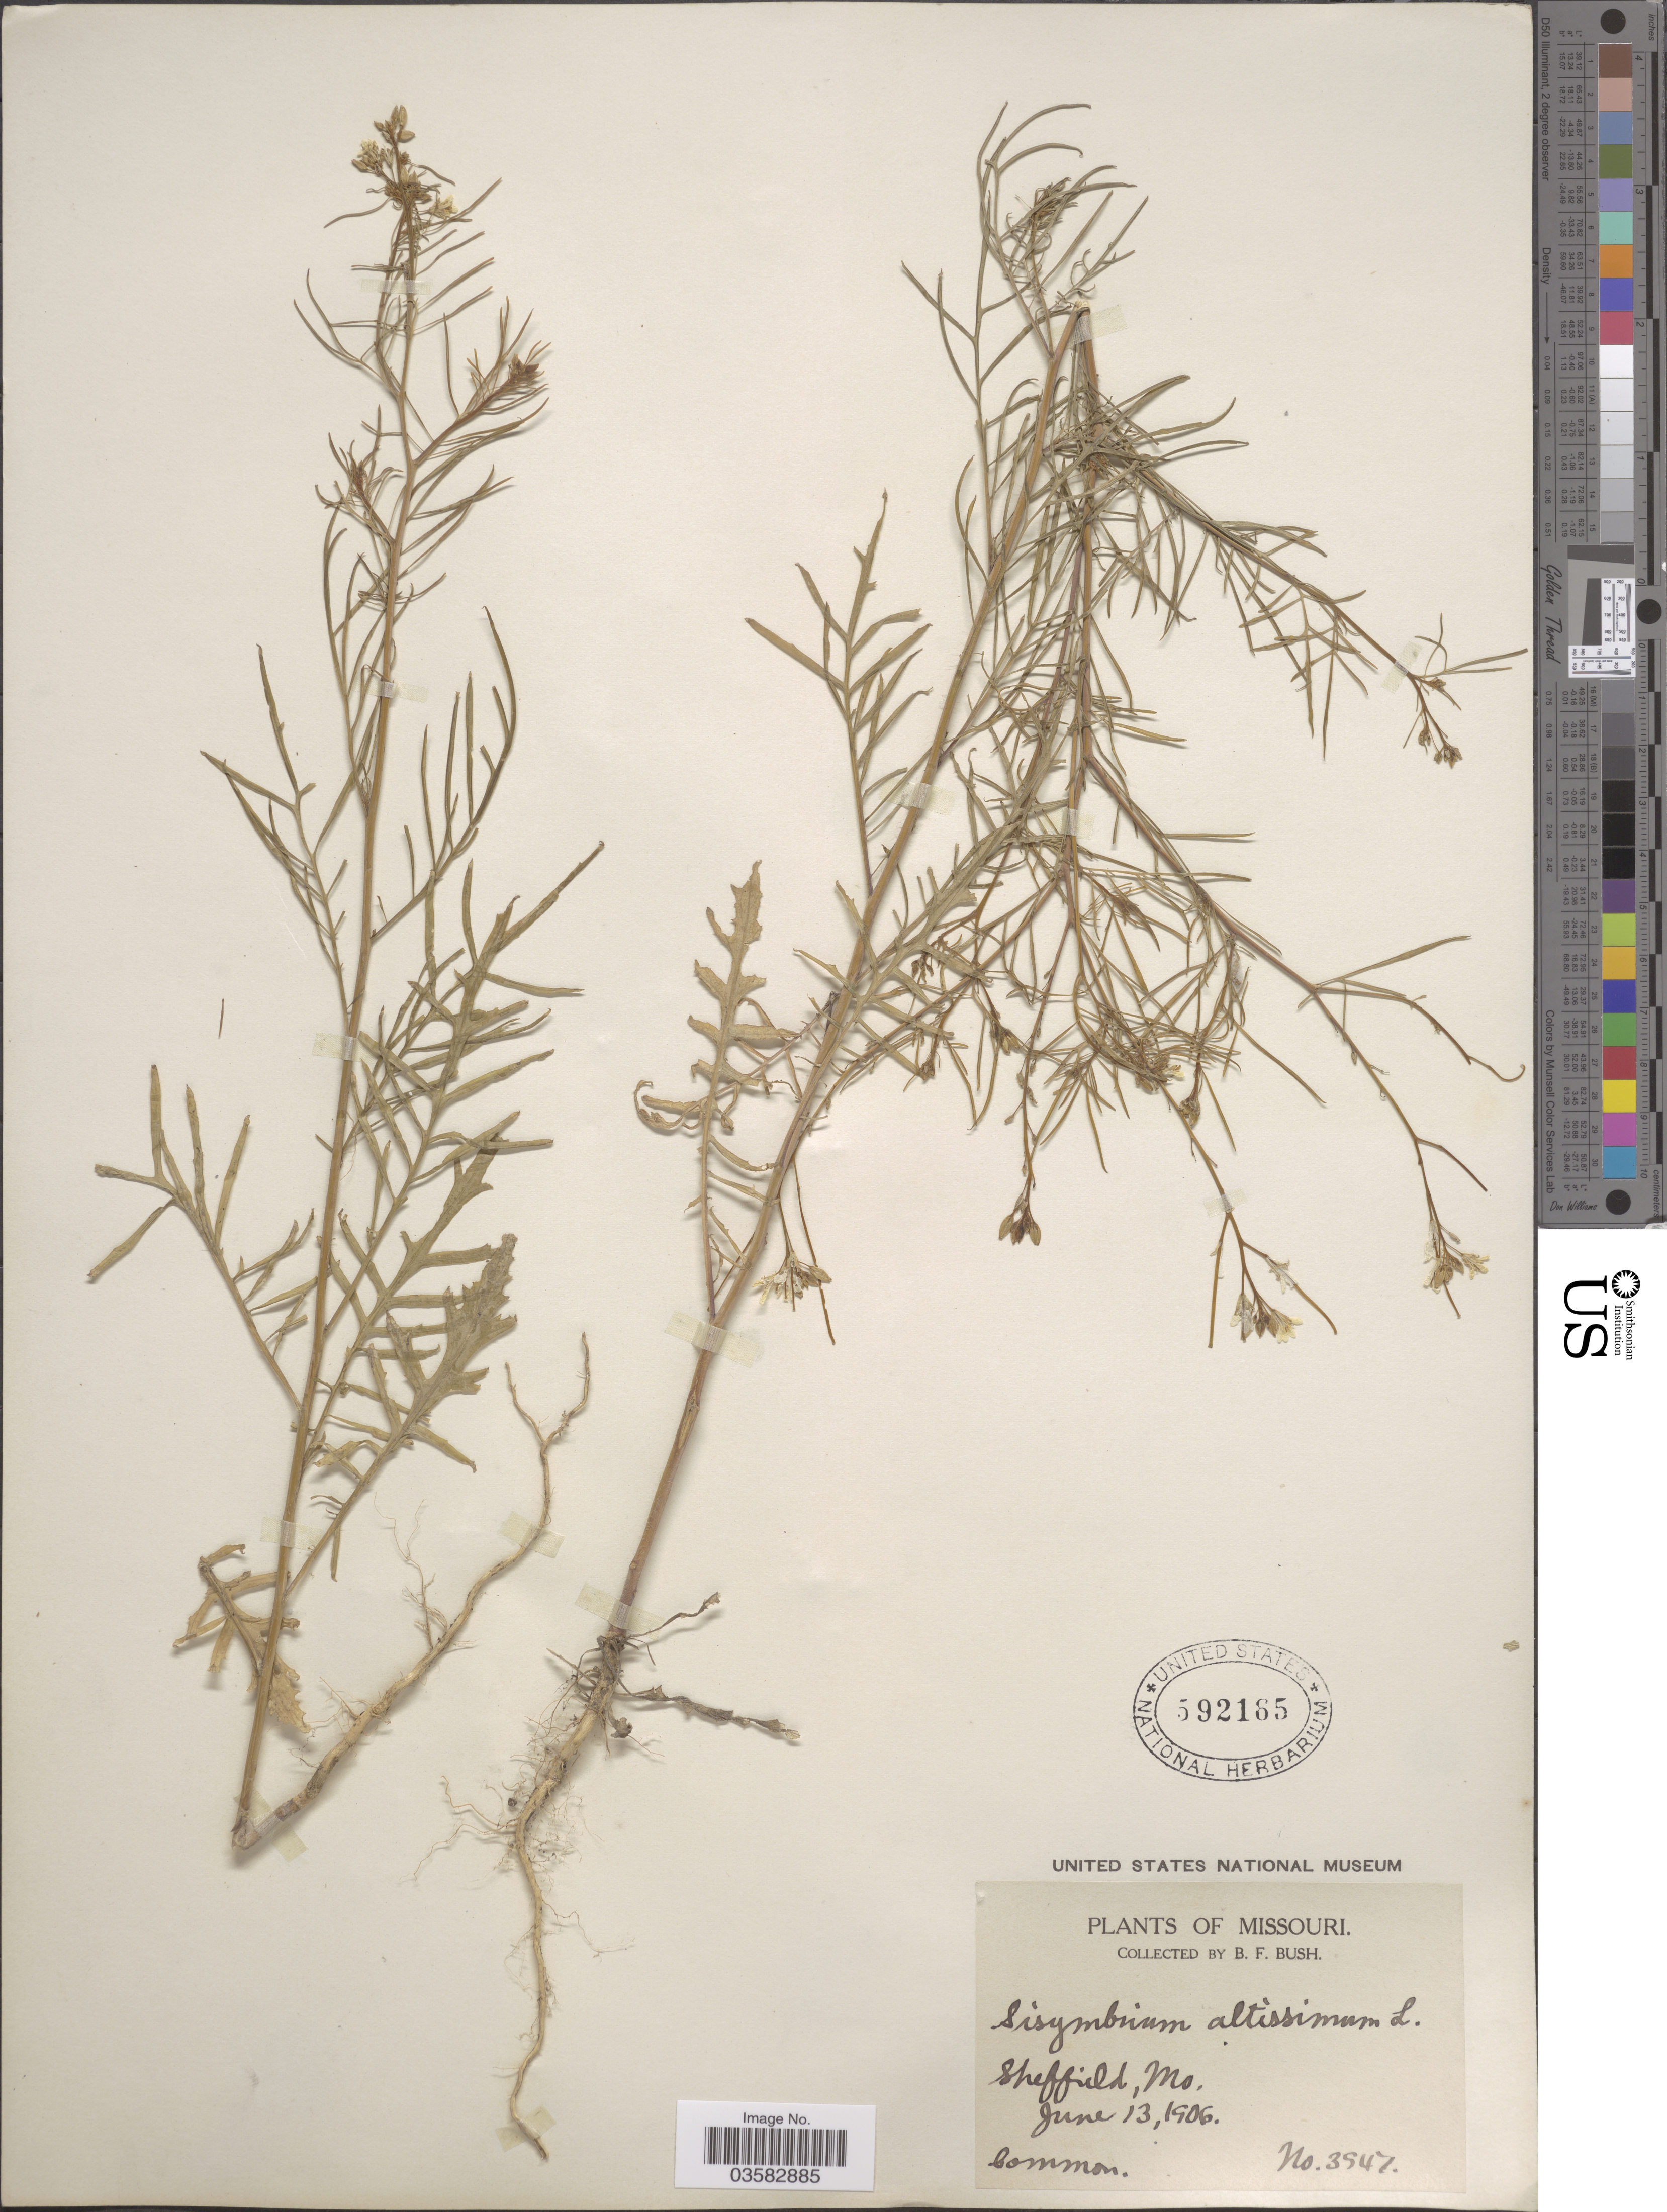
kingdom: Plantae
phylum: Tracheophyta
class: Magnoliopsida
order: Brassicales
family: Brassicaceae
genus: Sisymbrium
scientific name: Sisymbrium altissimum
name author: L.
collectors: B. F. Bush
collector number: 3947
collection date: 1906-06-13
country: United States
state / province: Missouri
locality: Sheffield.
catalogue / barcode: US 592165